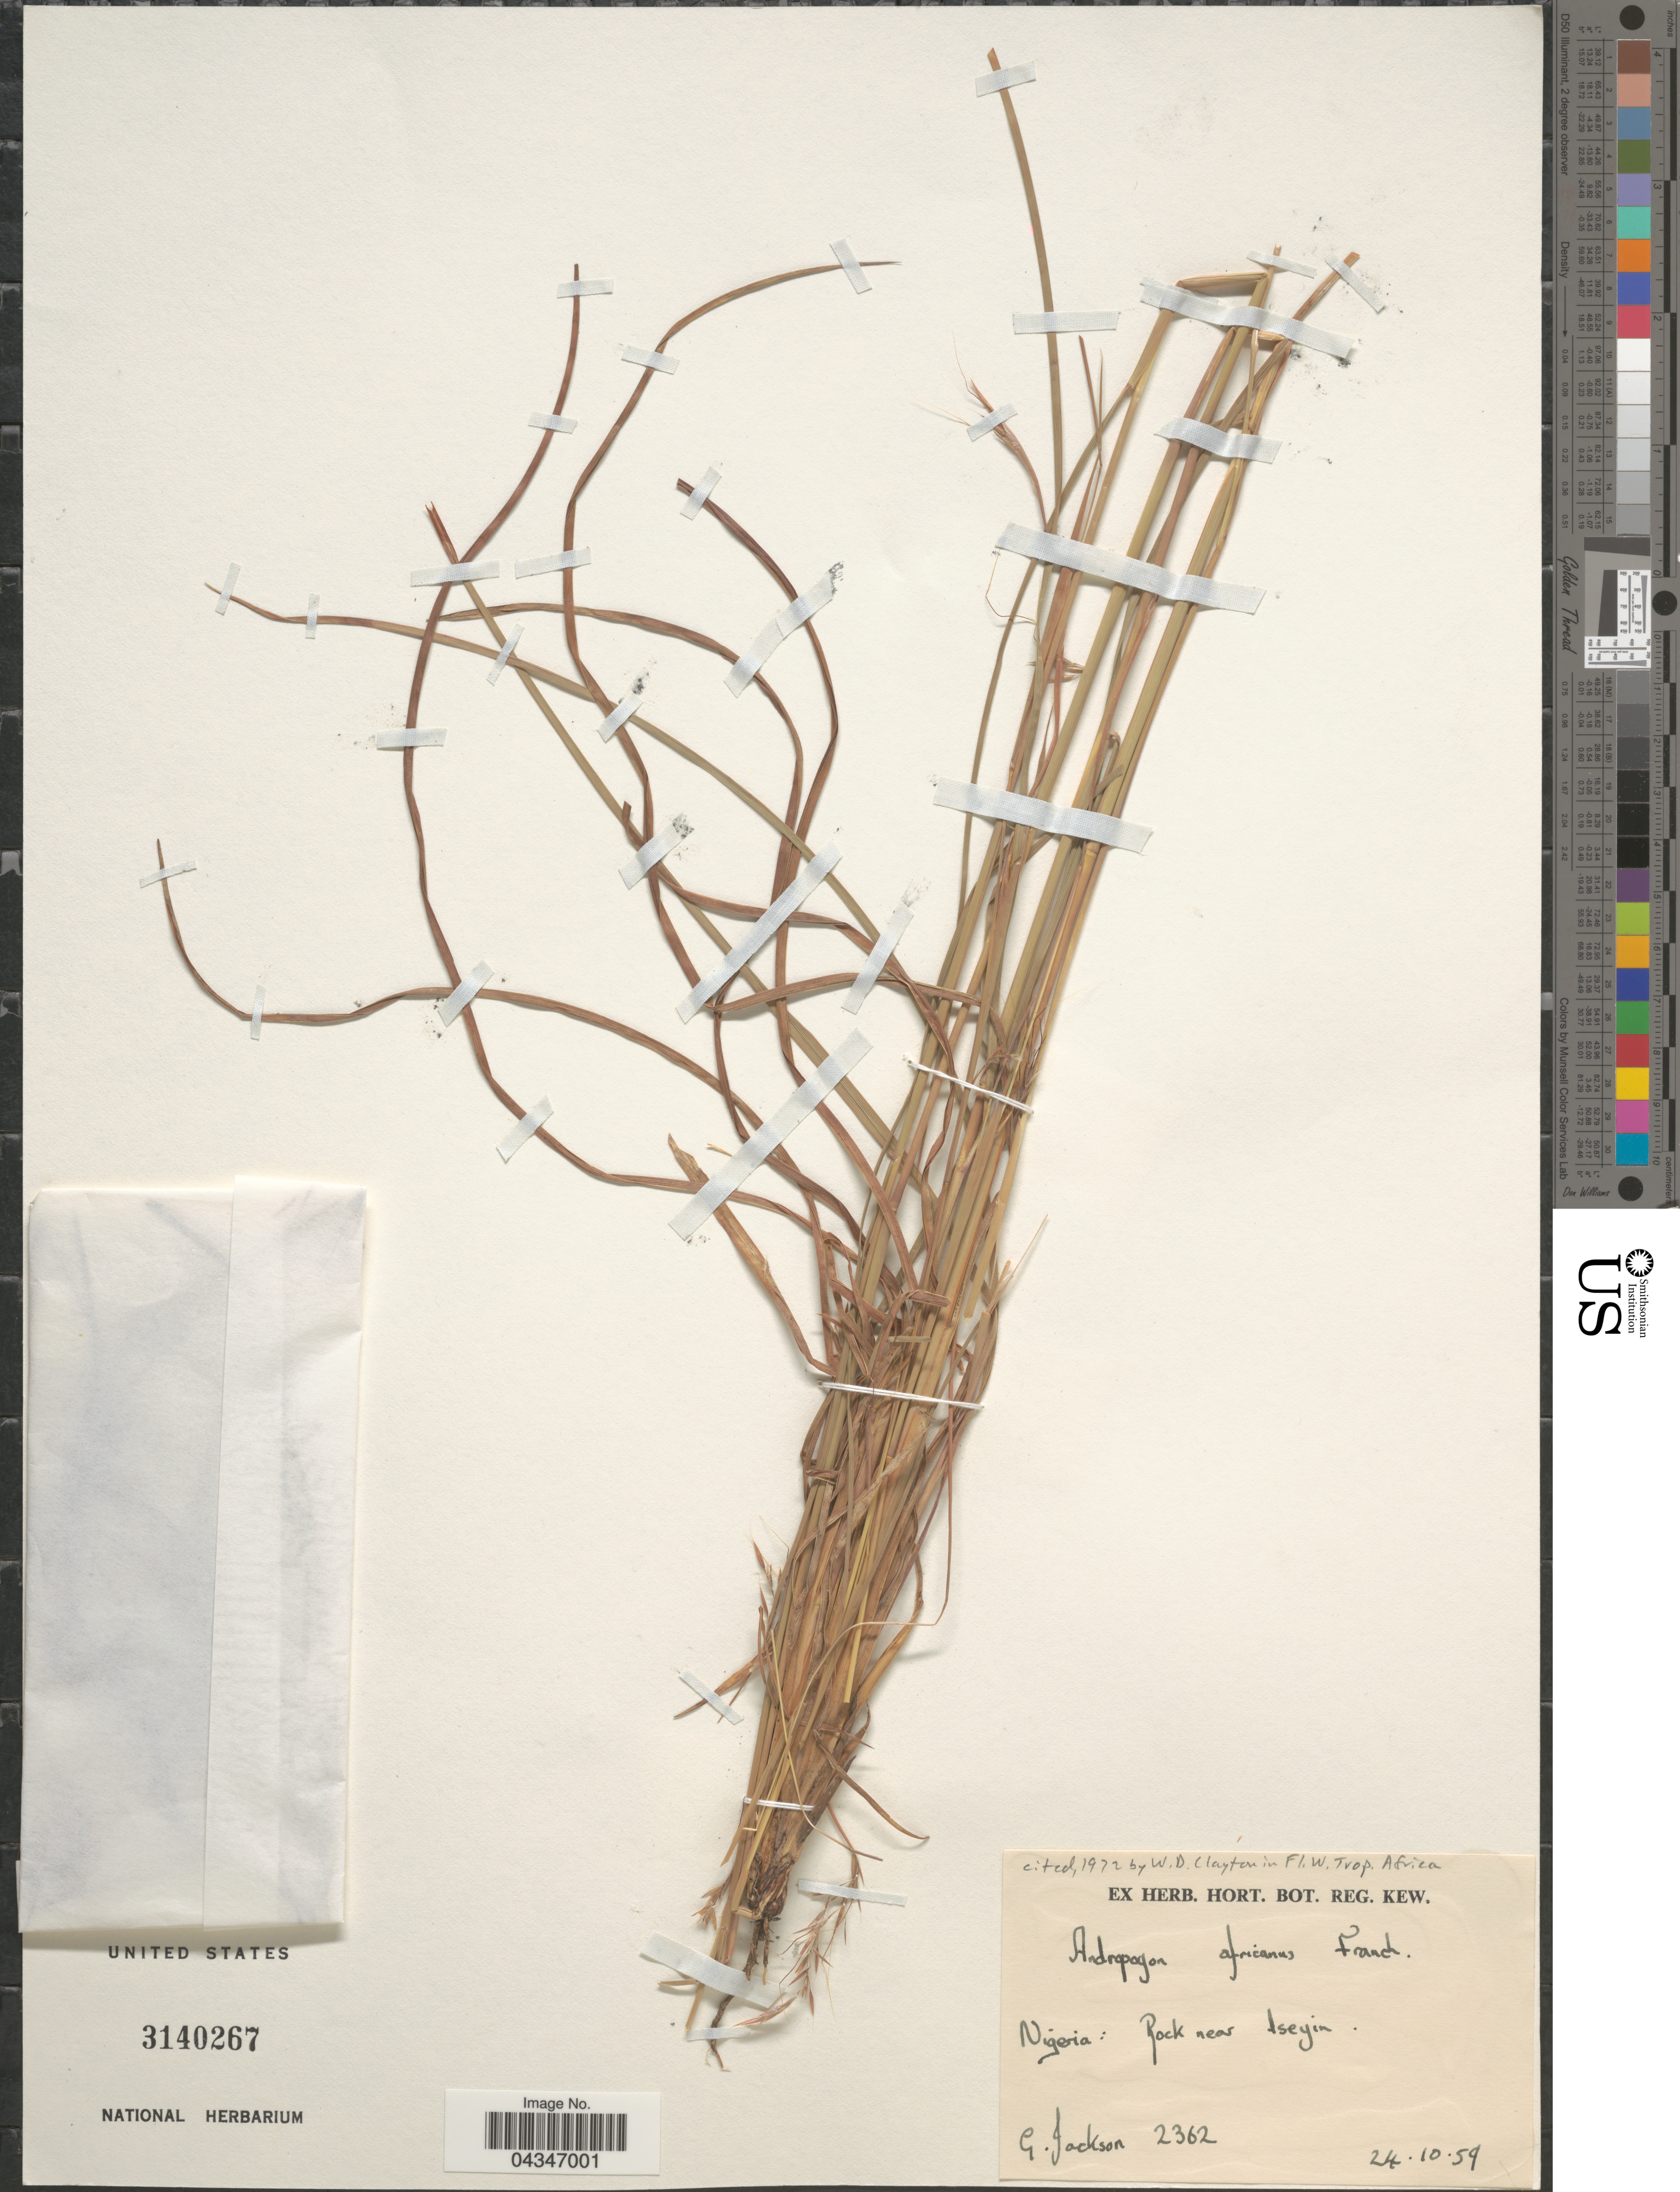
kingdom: Plantae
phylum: Tracheophyta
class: Liliopsida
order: Poales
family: Poaceae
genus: Andropogon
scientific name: Andropogon africanus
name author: Franch.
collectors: G. Jackson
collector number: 2362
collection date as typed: Transcribed d/m/y: 24/10/59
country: Nigeria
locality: Rock near Iseyin.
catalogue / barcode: US 3140267